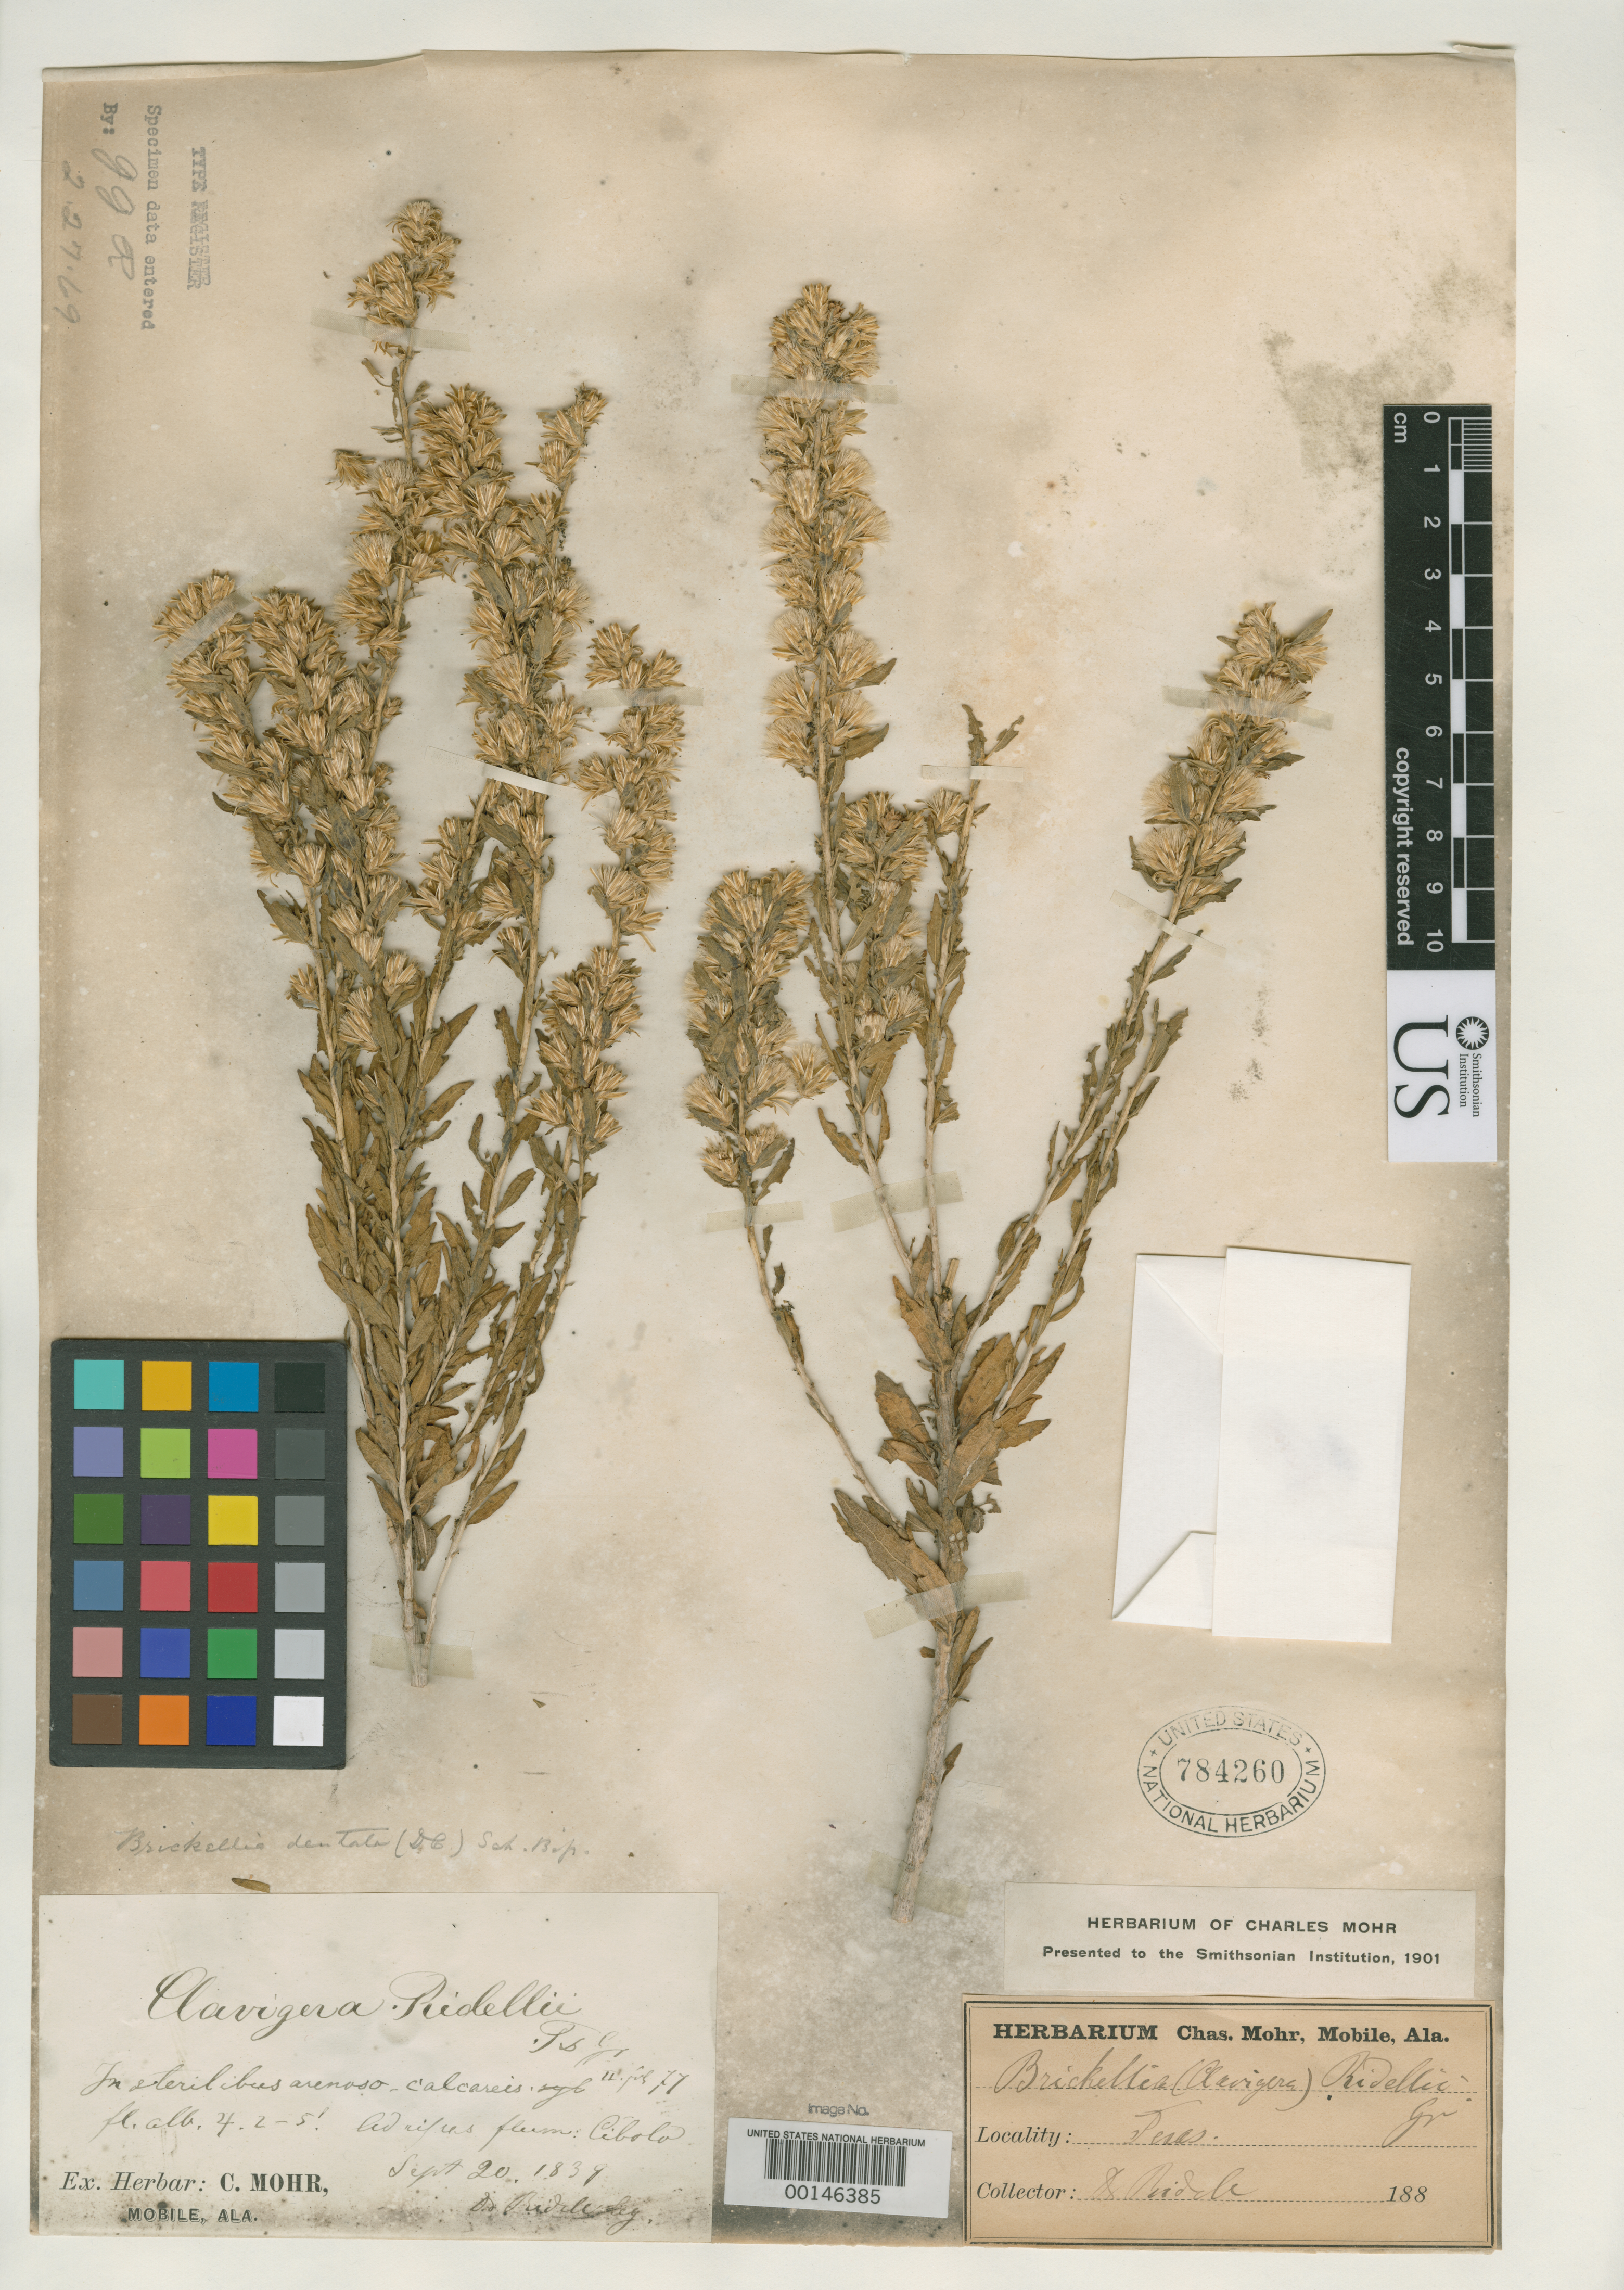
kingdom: Plantae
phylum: Tracheophyta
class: Magnoliopsida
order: Asterales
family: Asteraceae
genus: Clavigera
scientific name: Clavigera riddellii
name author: Torr. & A. Gray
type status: Type Collection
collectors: J. Riddell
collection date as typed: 20 Sep 1839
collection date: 1839-09-20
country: United States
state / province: Texas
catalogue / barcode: US 784260